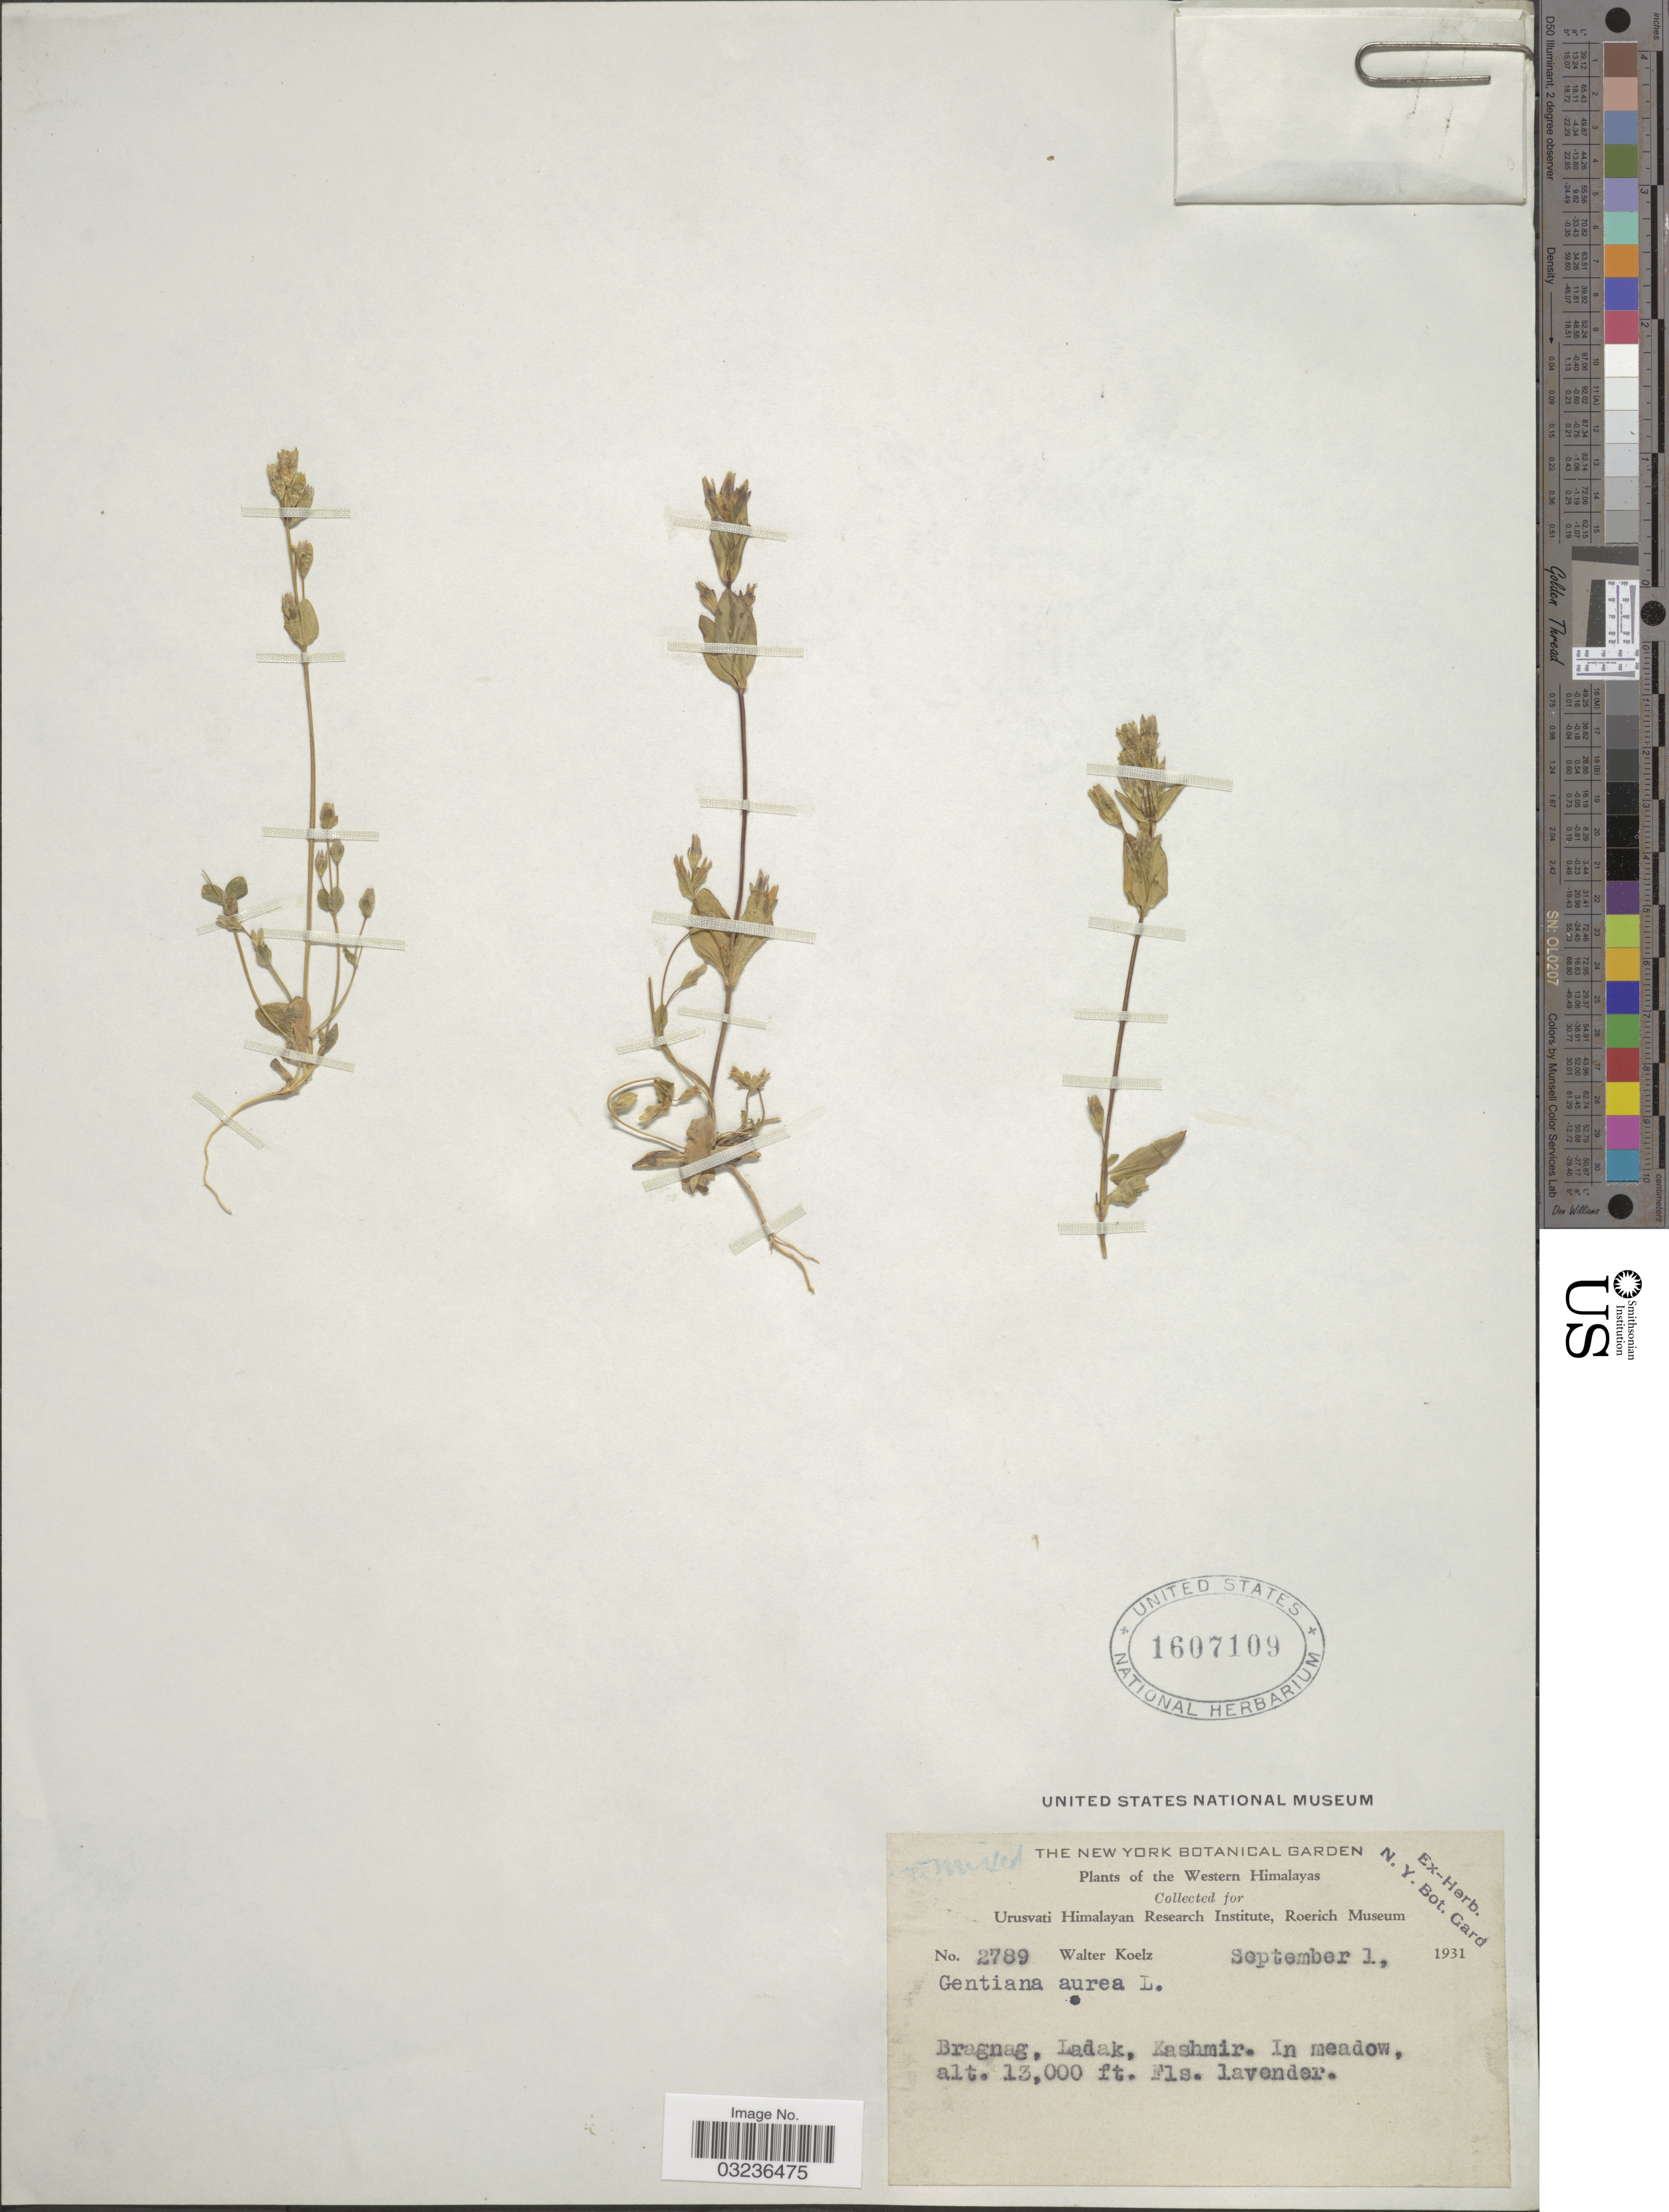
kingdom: Plantae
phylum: Tracheophyta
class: Magnoliopsida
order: Gentianales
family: Gentianaceae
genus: Gentiana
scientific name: Gentiana aurea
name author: L.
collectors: W. N. Koelz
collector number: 2789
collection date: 1931-09-01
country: India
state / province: Ladakh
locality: Western Himalayas. Bragnag, Ladak, Kashmir.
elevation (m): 3962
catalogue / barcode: US 1607109